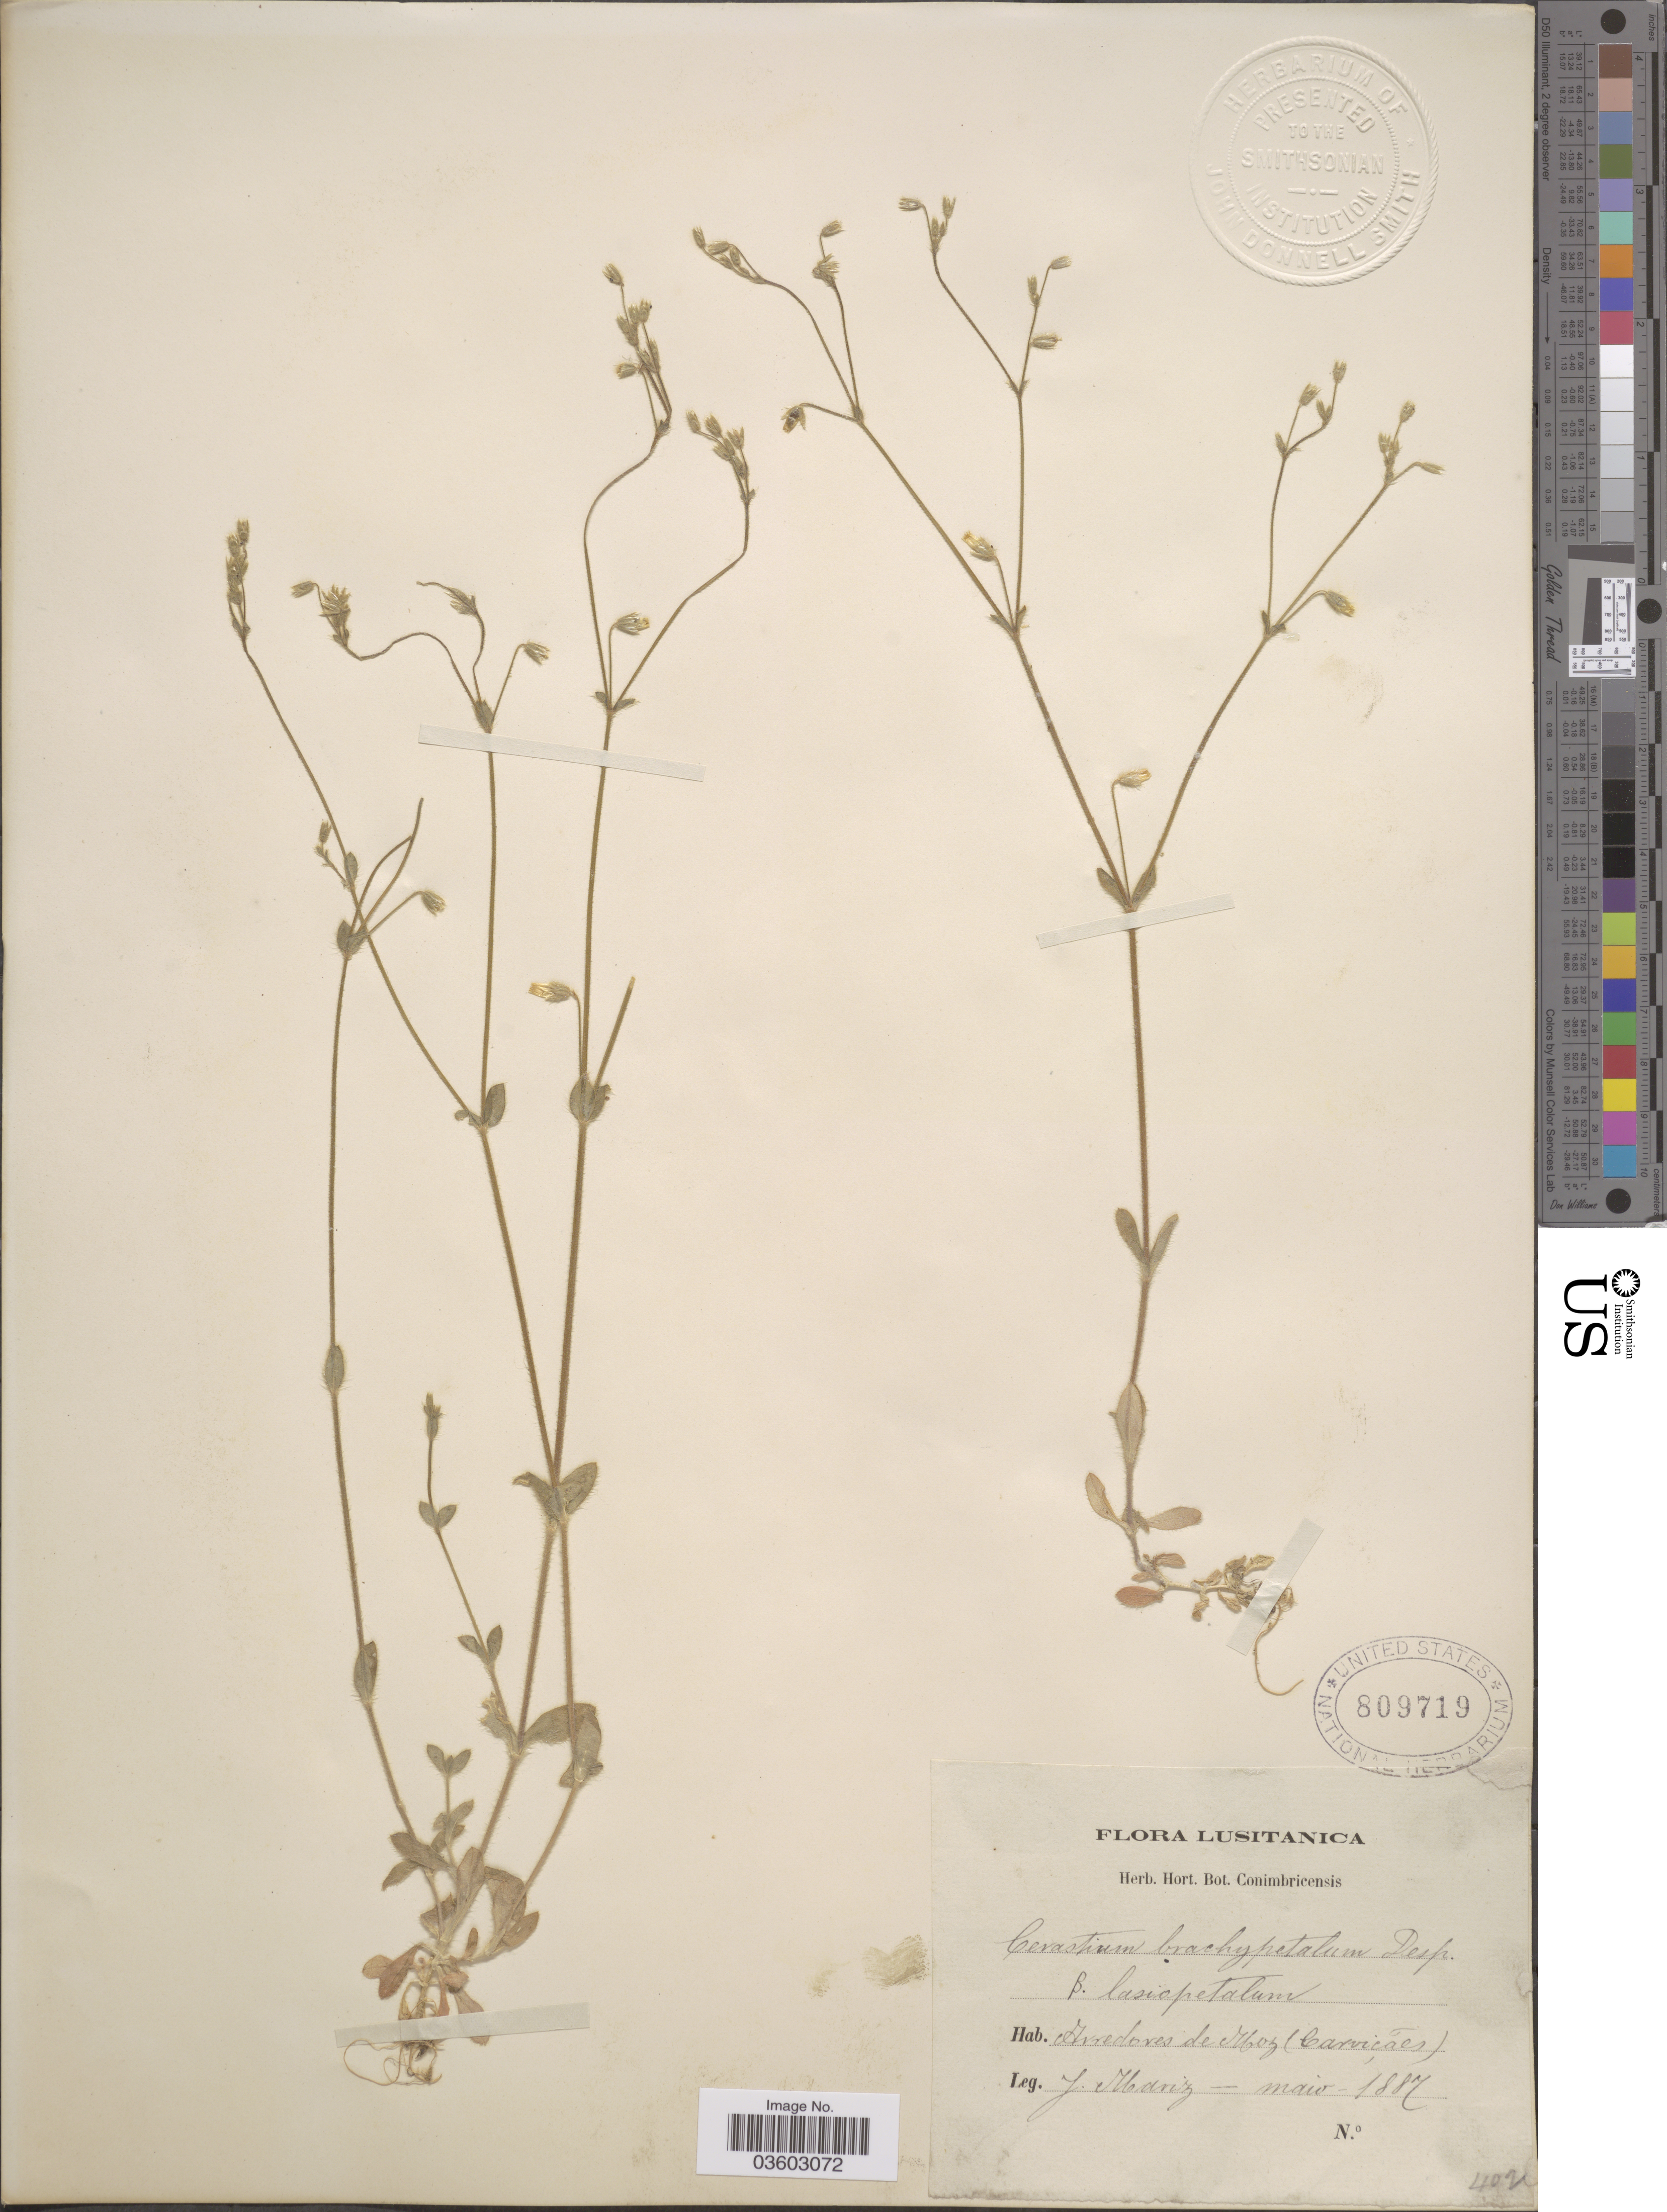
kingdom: Plantae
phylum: Tracheophyta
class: Magnoliopsida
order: Caryophyllales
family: Caryophyllaceae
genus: Cerastium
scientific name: Cerastium brachypetalum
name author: Pers.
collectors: J. Mariz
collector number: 402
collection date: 1887-05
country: Portugal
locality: Lusitanica. Arredores de Moz [interpreted] (Carviçás).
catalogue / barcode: US 809719